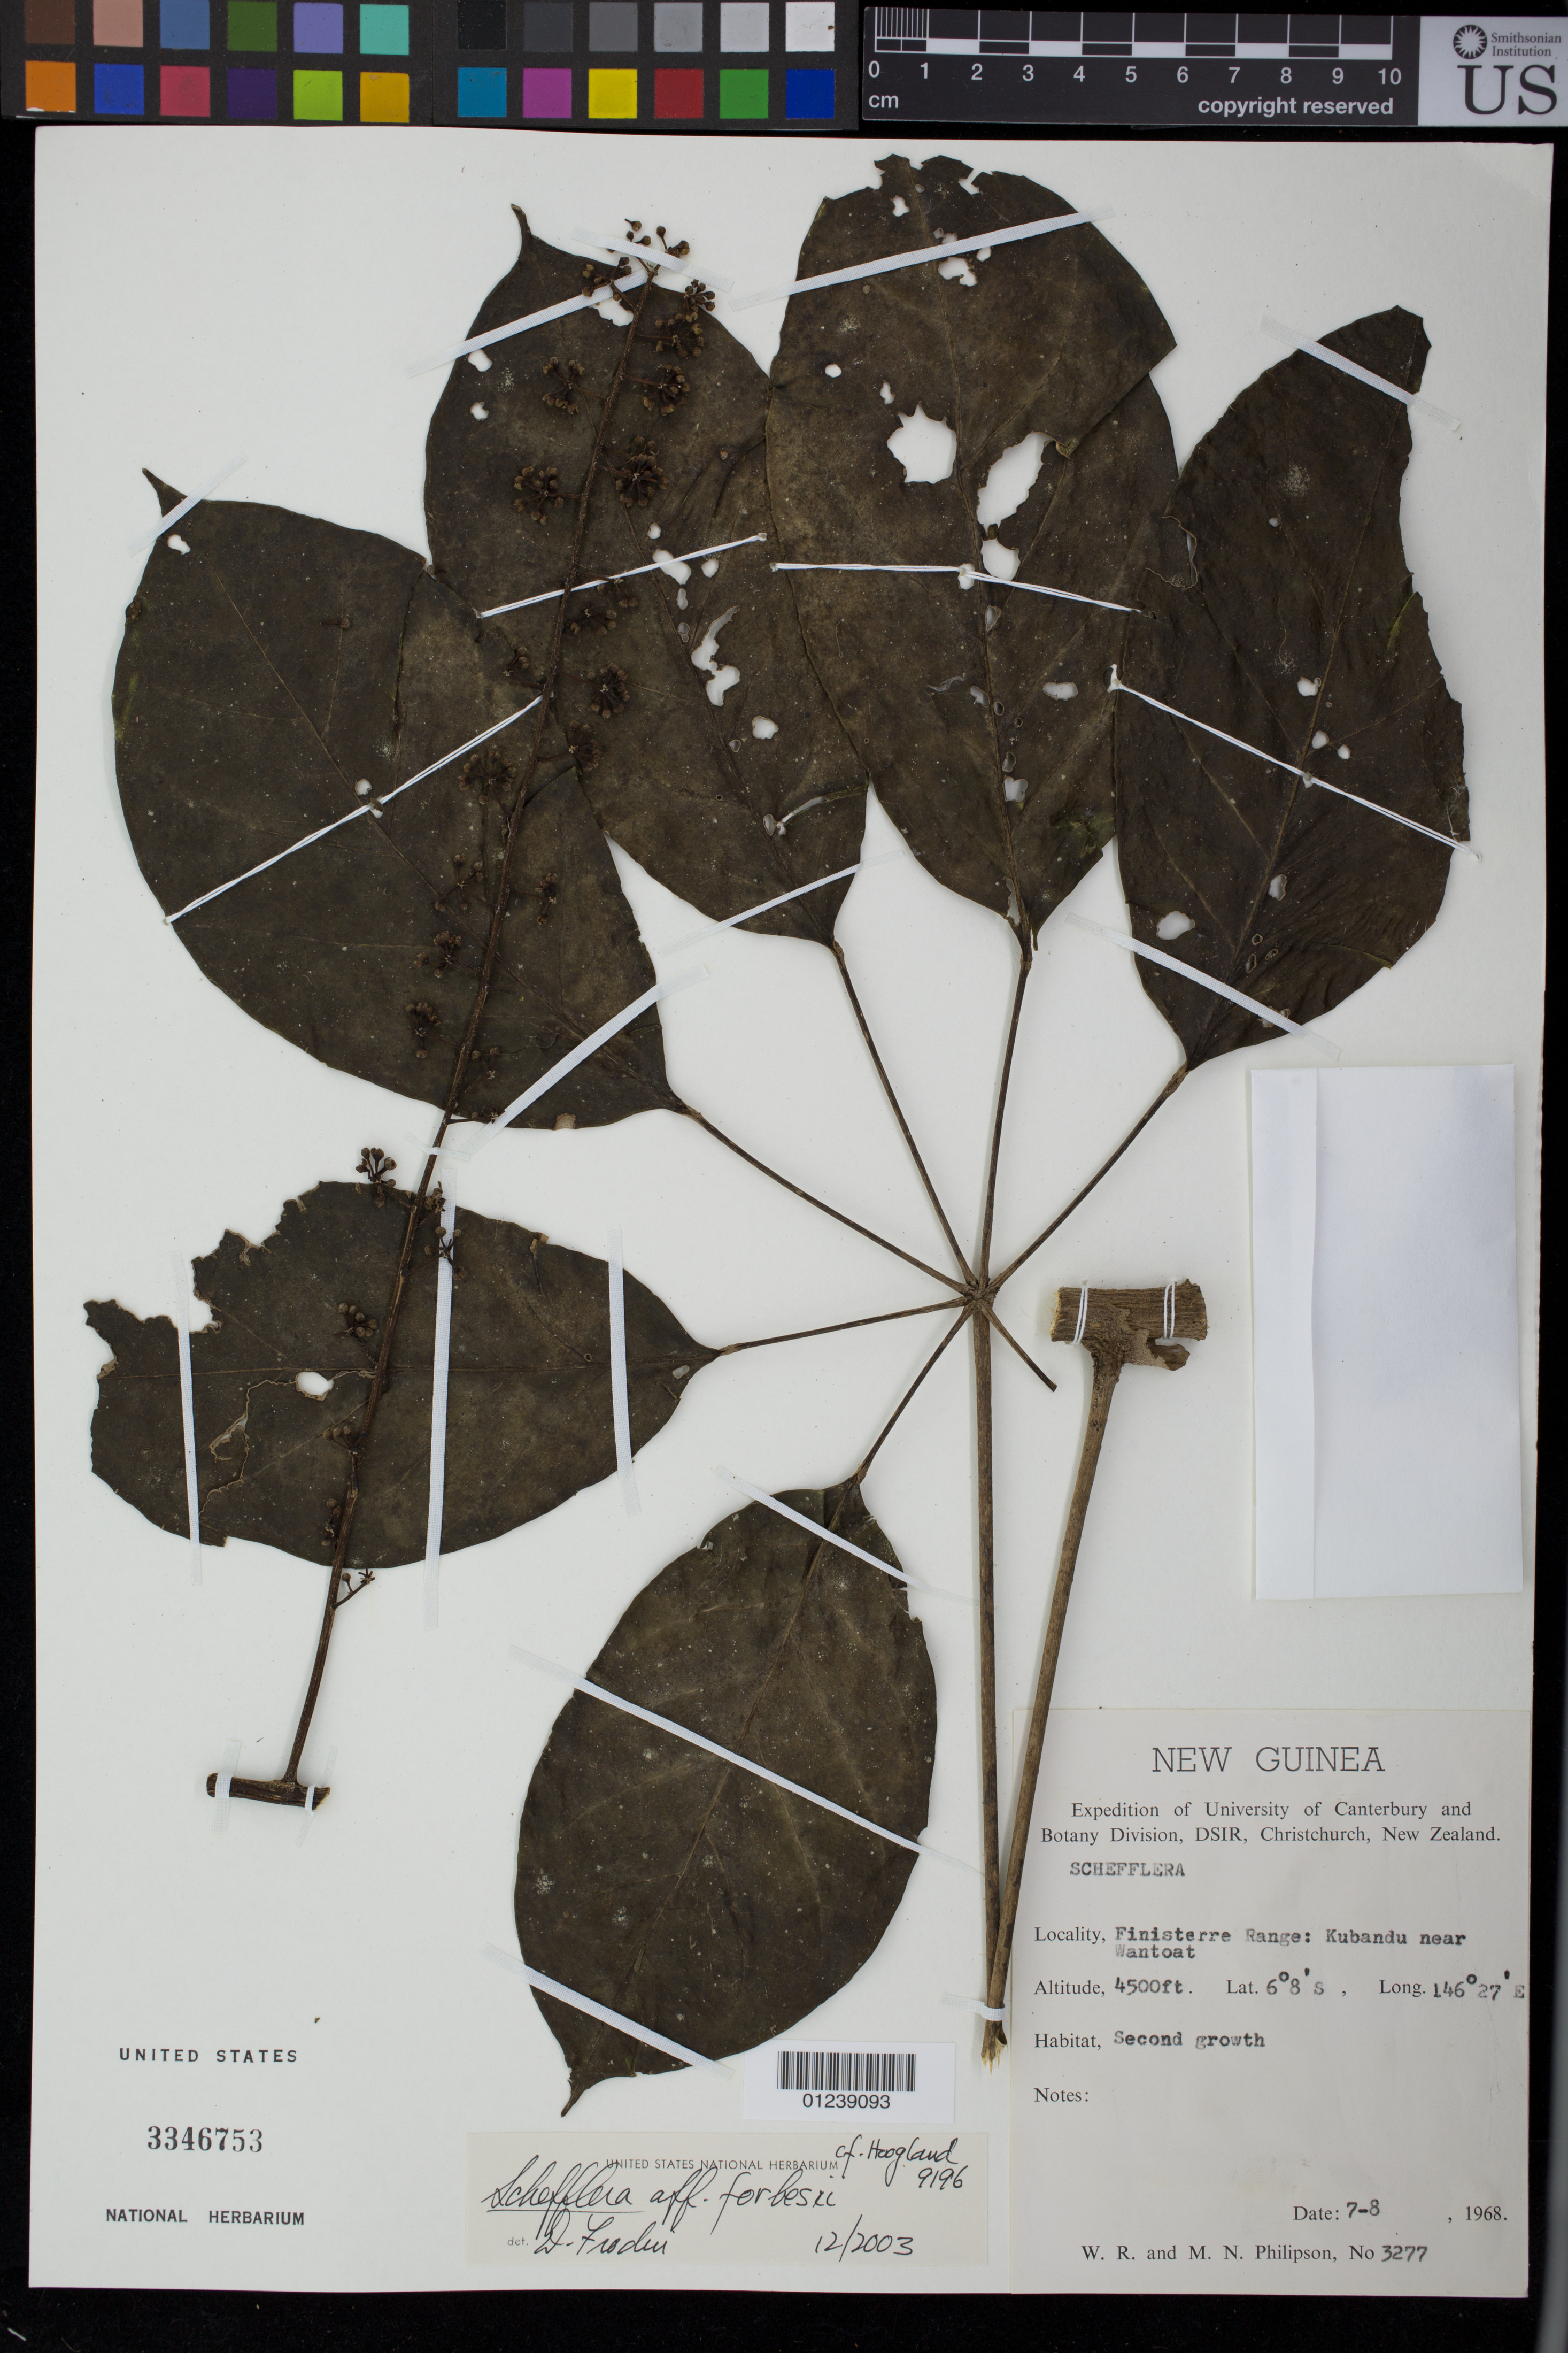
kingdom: Plantae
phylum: Tracheophyta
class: Magnoliopsida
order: Apiales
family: Araliaceae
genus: Heptapleurum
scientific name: Heptapleurum forbesii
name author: (Ridl.) Lowery & G. M. Plunkett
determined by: Wagner, W. L., (BOT), Smithsonian Institution - National Museum of Natural History (UNITED STATES)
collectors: W. R. Philipson & M. Philipson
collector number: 3277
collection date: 1968-08-07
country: Papua New Guinea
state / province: Madang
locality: Finisterre Range: Kubandu near Wantoat.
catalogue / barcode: US 3346753